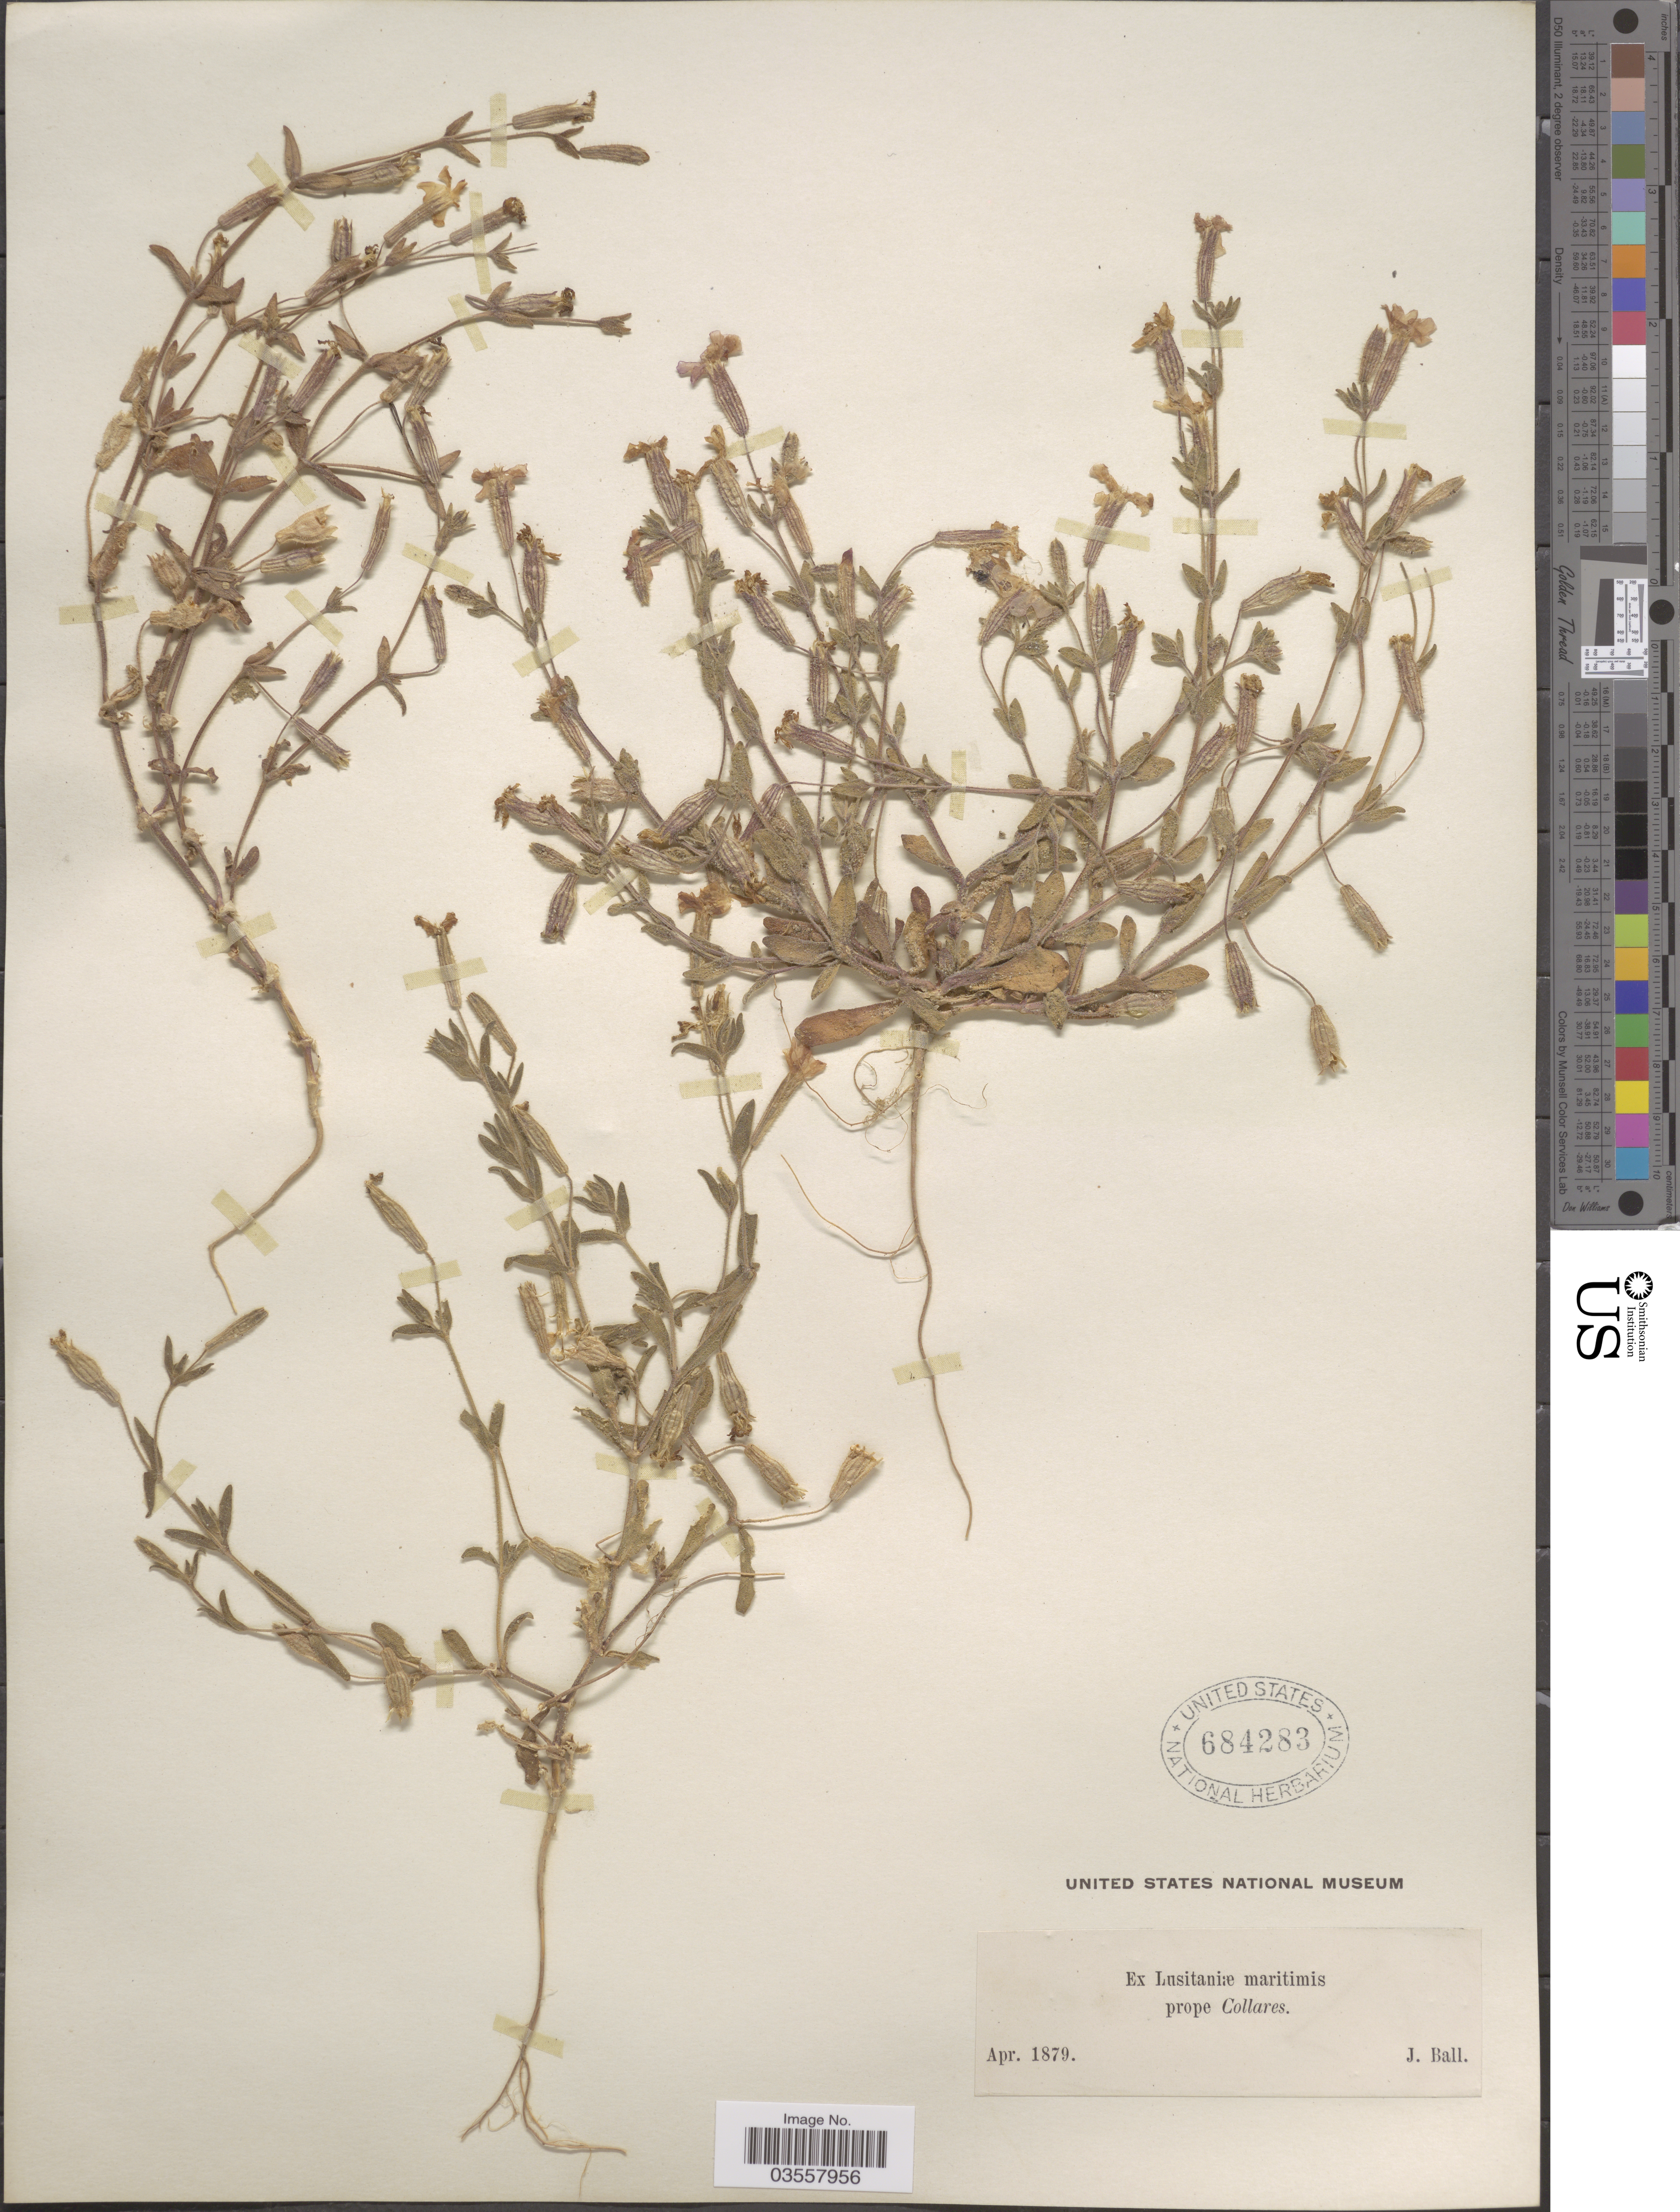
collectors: J. Ball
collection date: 1879-04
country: Portugal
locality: Ex Lusitaniæ maritimis prope Collares.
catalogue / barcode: US 684283